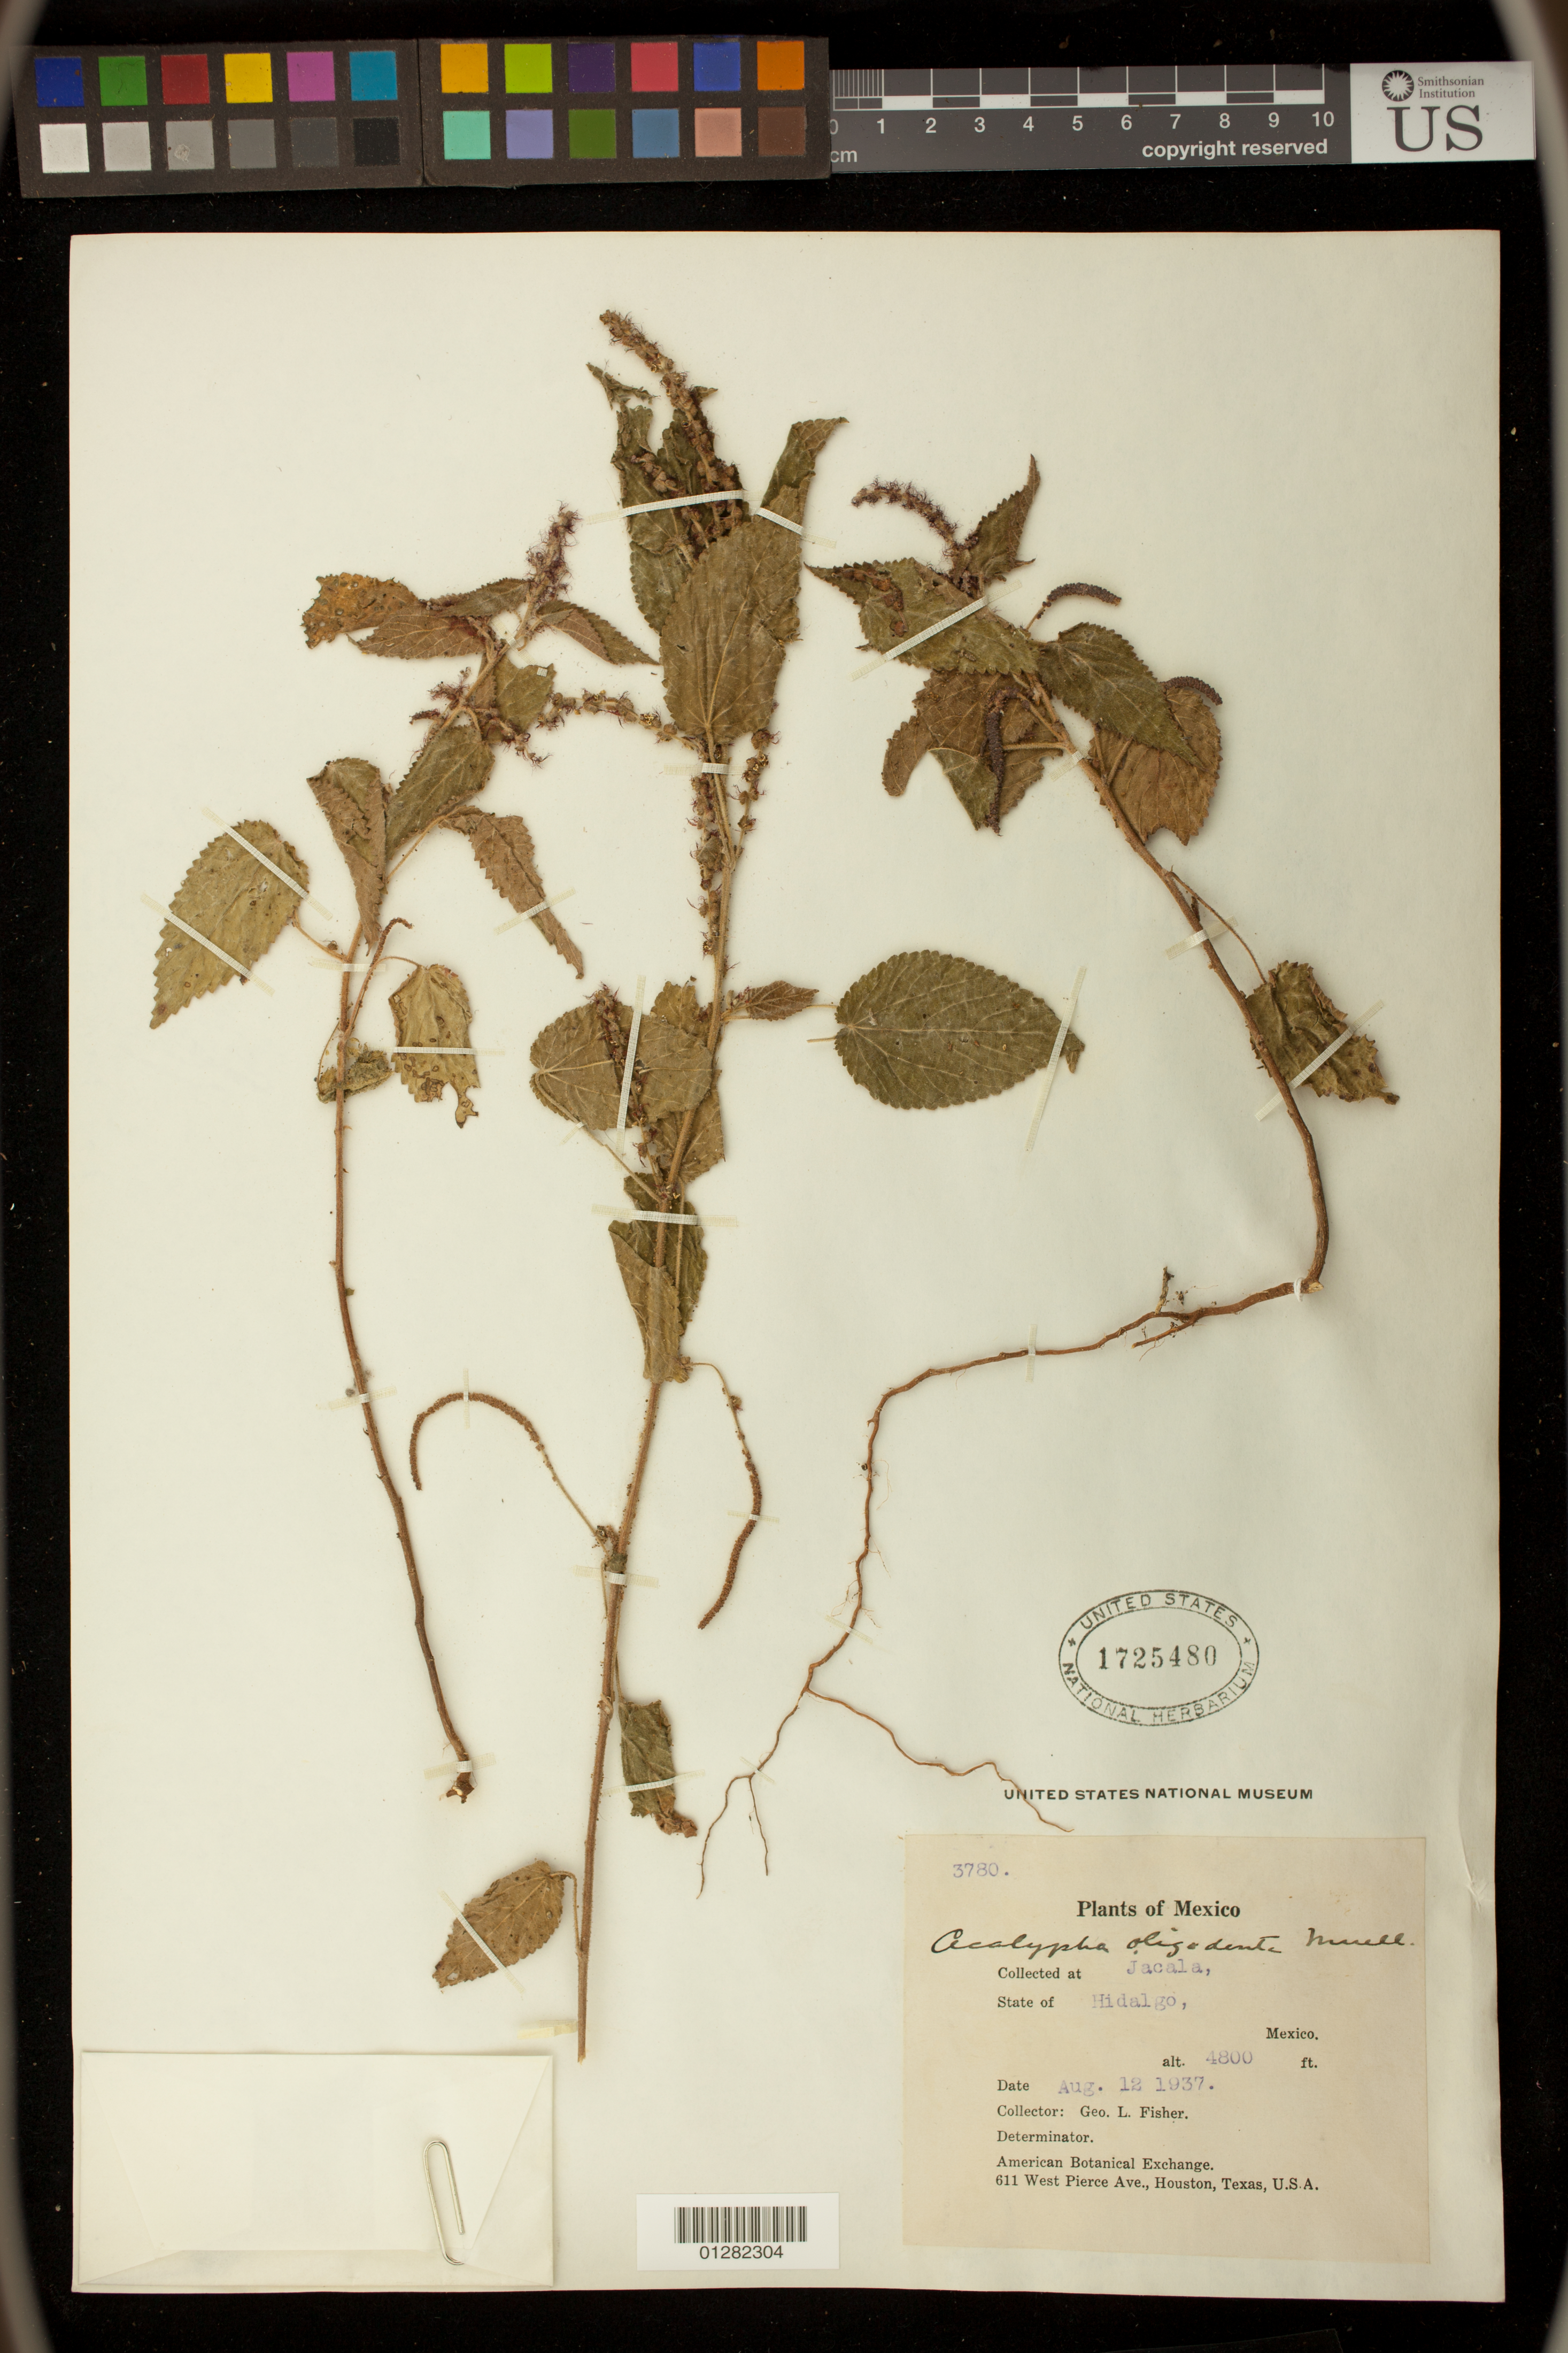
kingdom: Plantae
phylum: Tracheophyta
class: Magnoliopsida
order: Malpighiales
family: Euphorbiaceae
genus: Acalypha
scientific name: Acalypha oligodonta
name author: Müll. Arg.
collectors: C. A. Purpus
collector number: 3780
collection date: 1937-08-12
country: Mexico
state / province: Hidalgo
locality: Jacala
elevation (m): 1463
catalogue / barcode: US 1725480